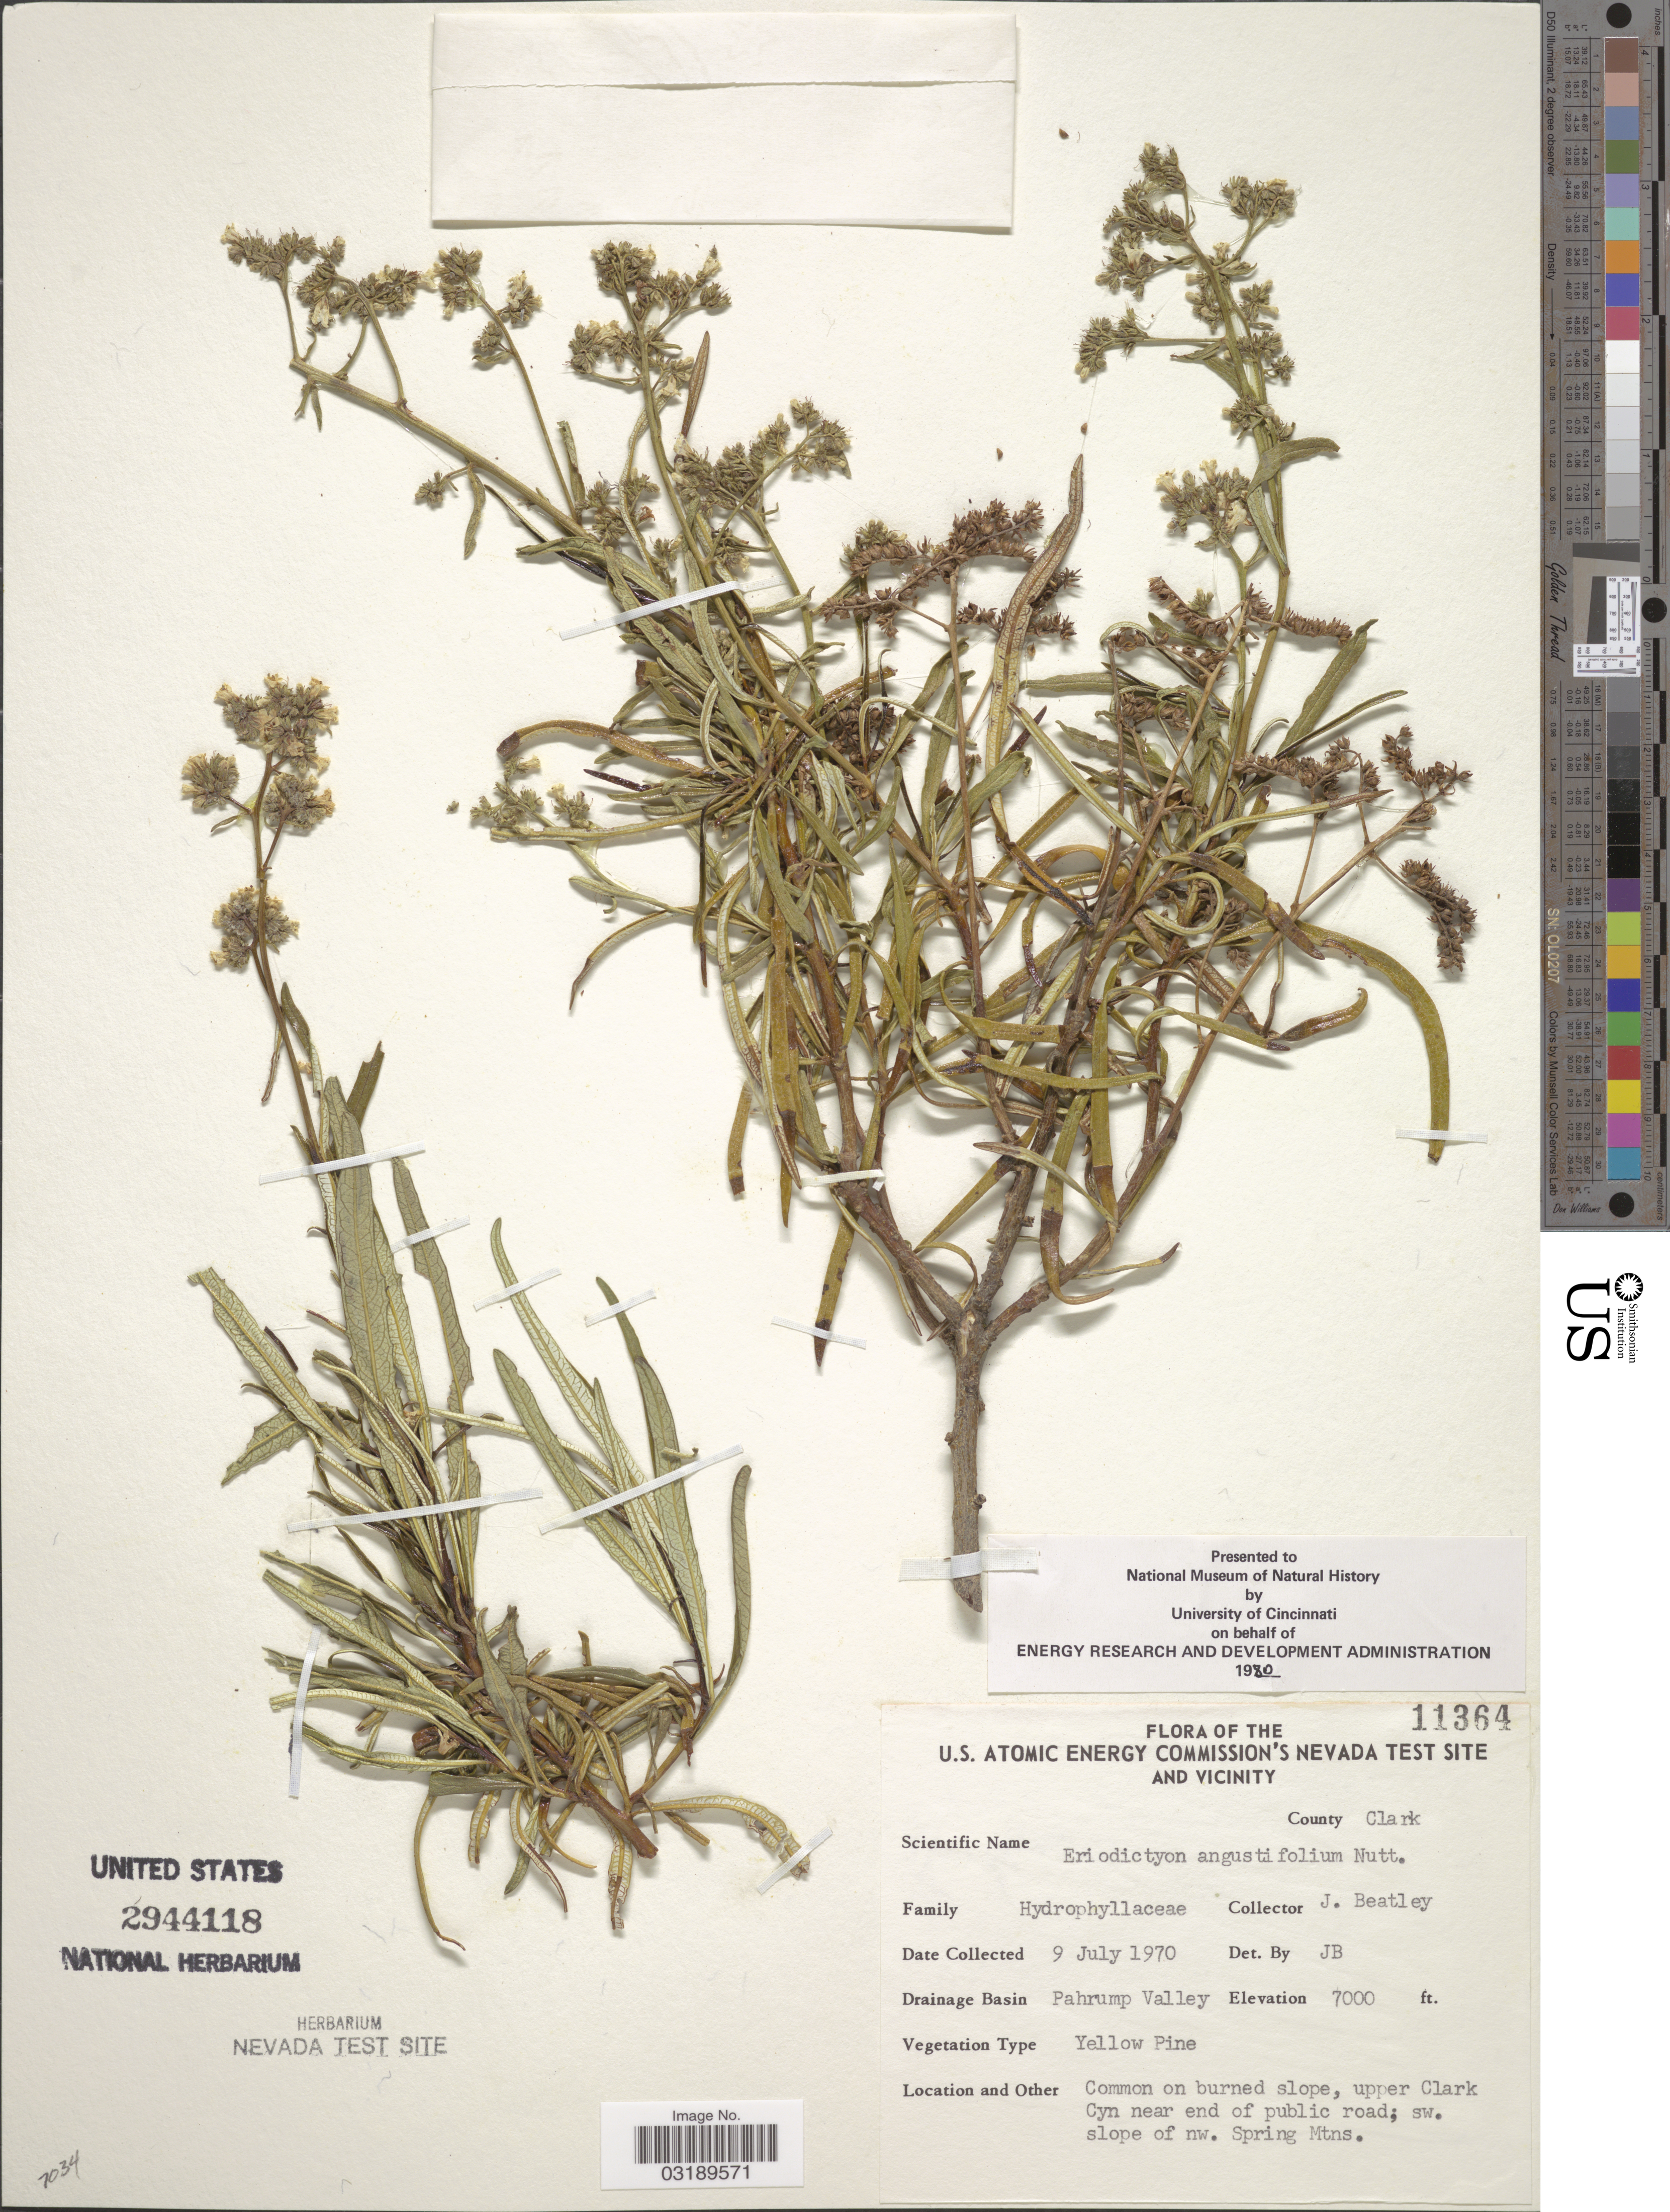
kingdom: Plantae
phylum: Tracheophyta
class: Magnoliopsida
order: Boraginales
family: Namaceae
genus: Eriodictyon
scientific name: Eriodictyon angustifolium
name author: Nutt.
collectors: J. C. Beatley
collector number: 11364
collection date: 1970-07-09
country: United States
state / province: Nevada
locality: U. S. Atomic Energy Commission's Nevada Test Site and Vicinity. County Clark. Drainage Basin Pahrump Valley. Upper Clark Cyn near end of public road; sw. slope of nw. Spring Mtns.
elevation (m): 2134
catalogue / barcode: US 2944118